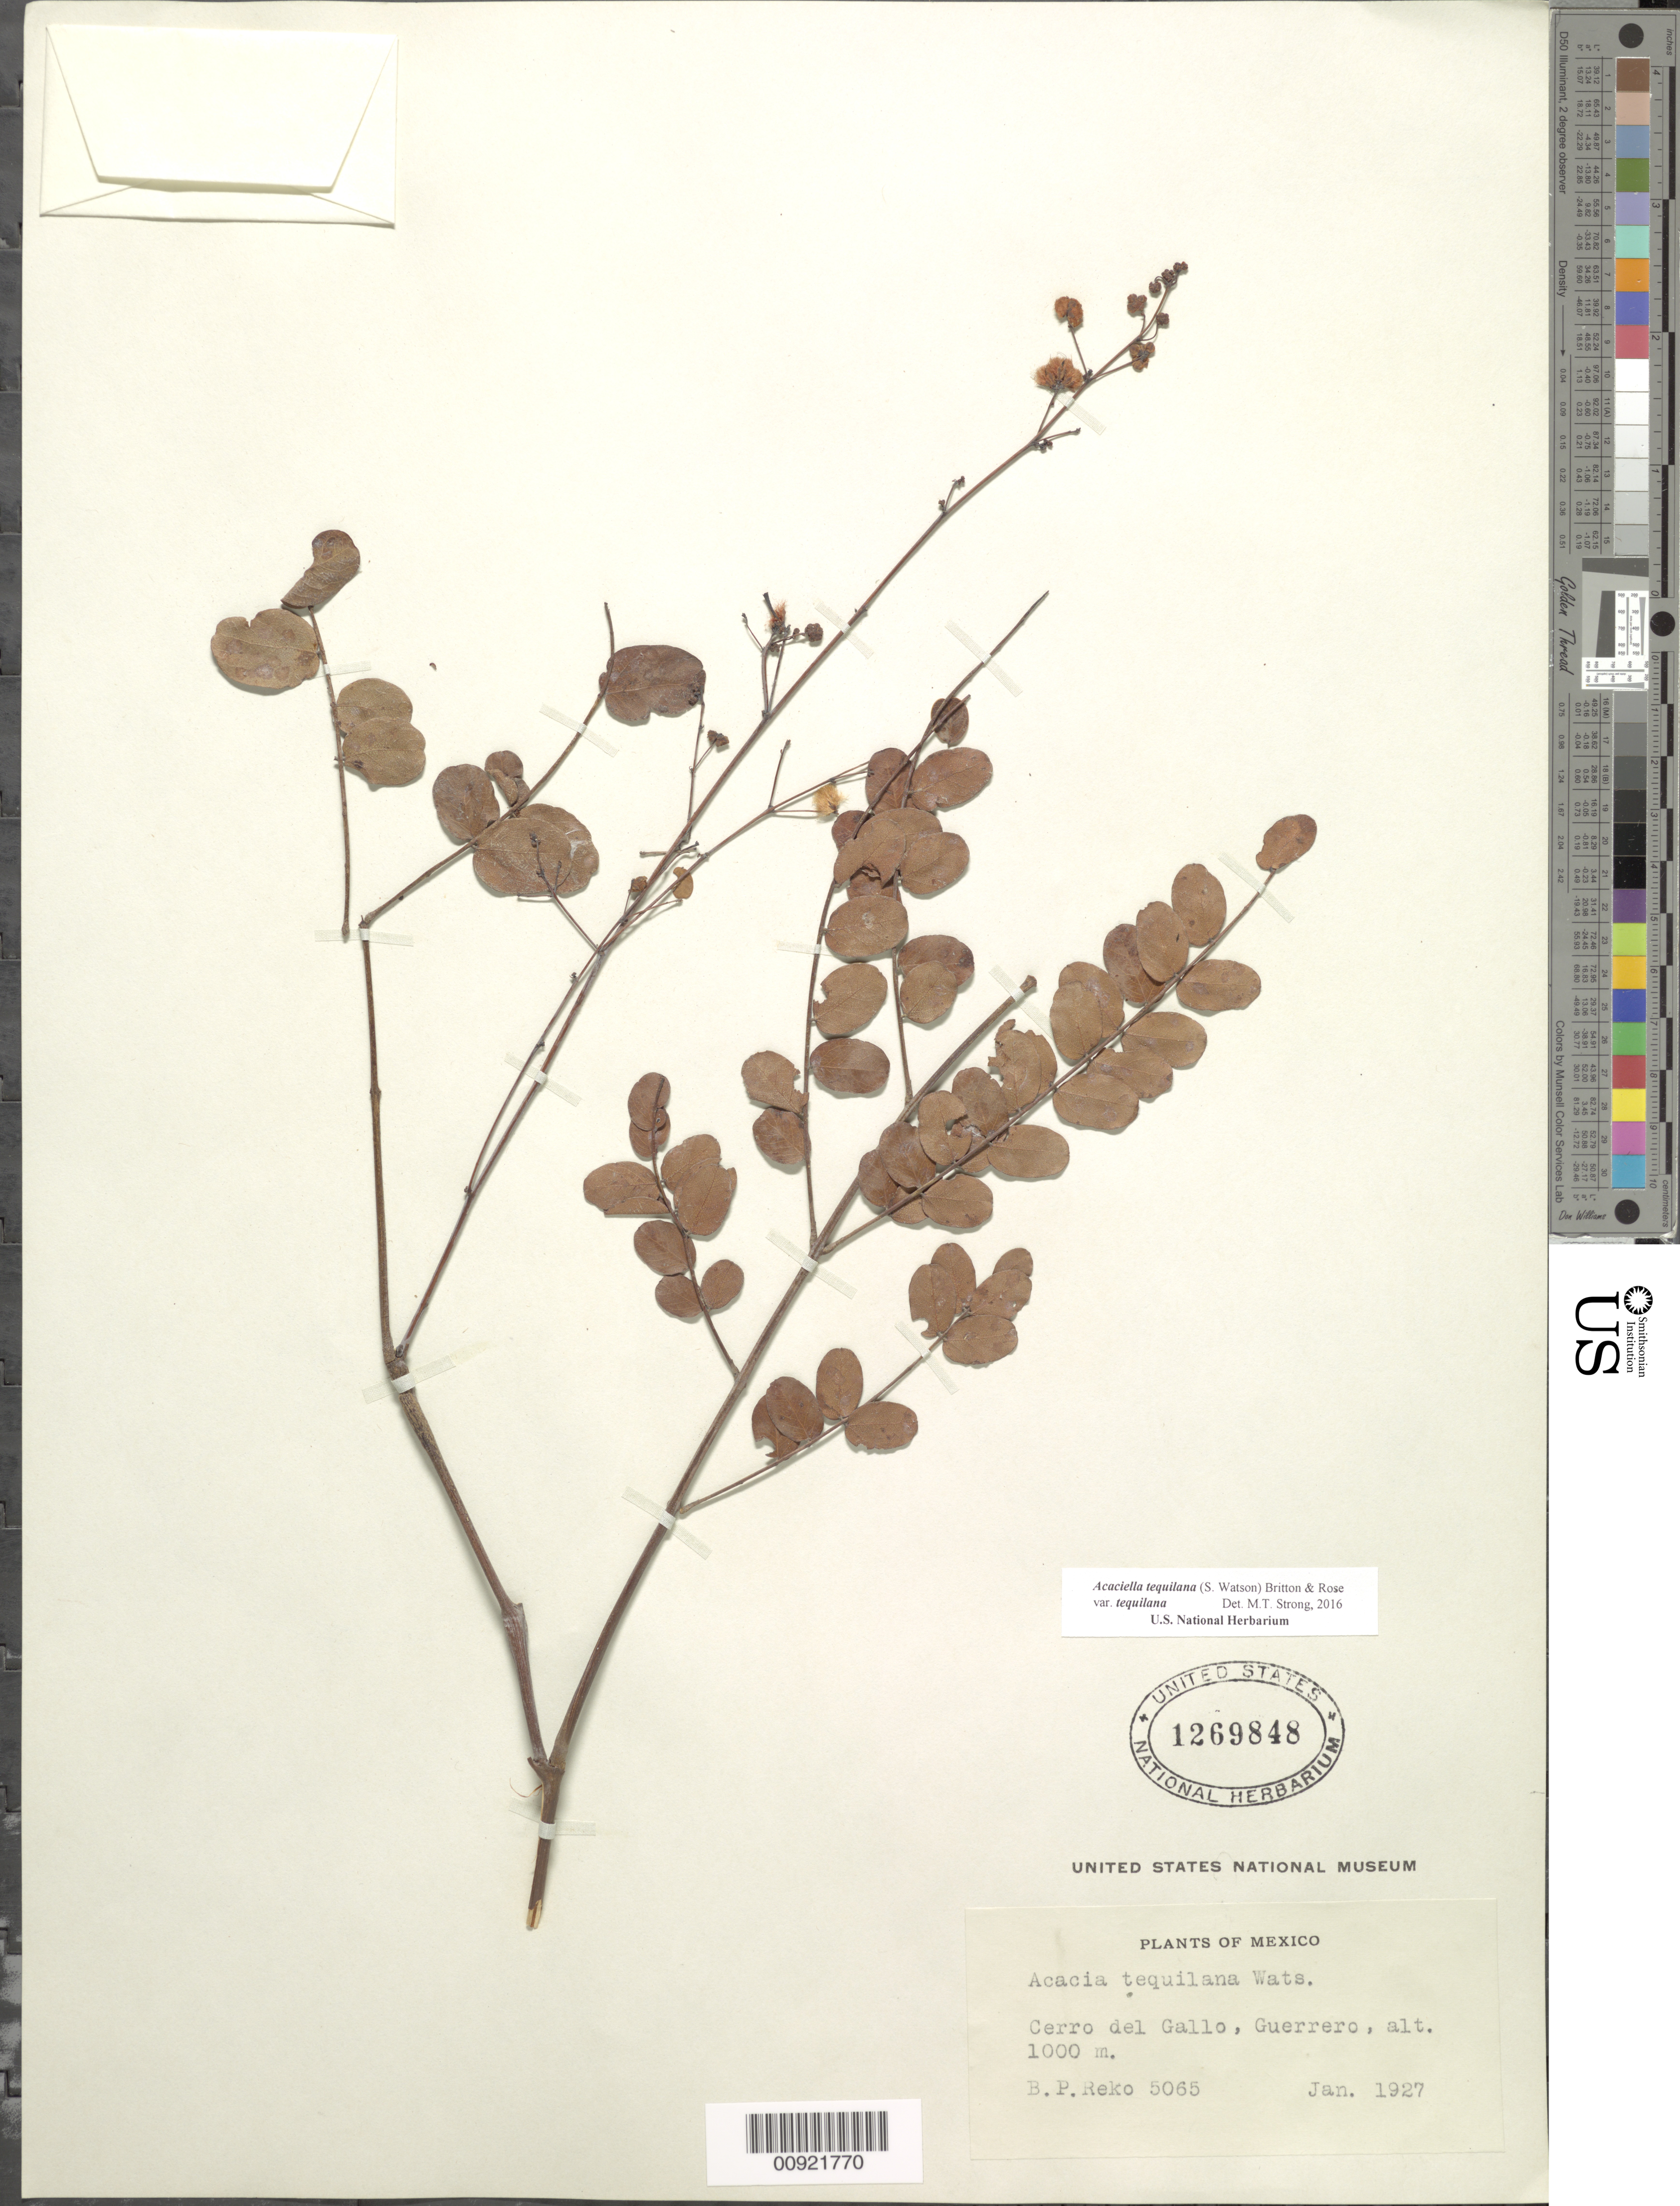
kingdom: Plantae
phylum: Tracheophyta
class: Magnoliopsida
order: Fabales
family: Fabaceae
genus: Acaciella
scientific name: Acaciella tequilana var. tequilana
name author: (S. Watson) Britton & Rose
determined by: Strong, M. T., (US), Smithsonian Institution - National Museum of Natural History (UNITED STATES)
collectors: B. P. Reko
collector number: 5065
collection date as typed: Jan 1927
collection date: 1927-01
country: Mexico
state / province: Guerrero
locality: Cerro del Gallo, Guerrero.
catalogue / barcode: US 1269848